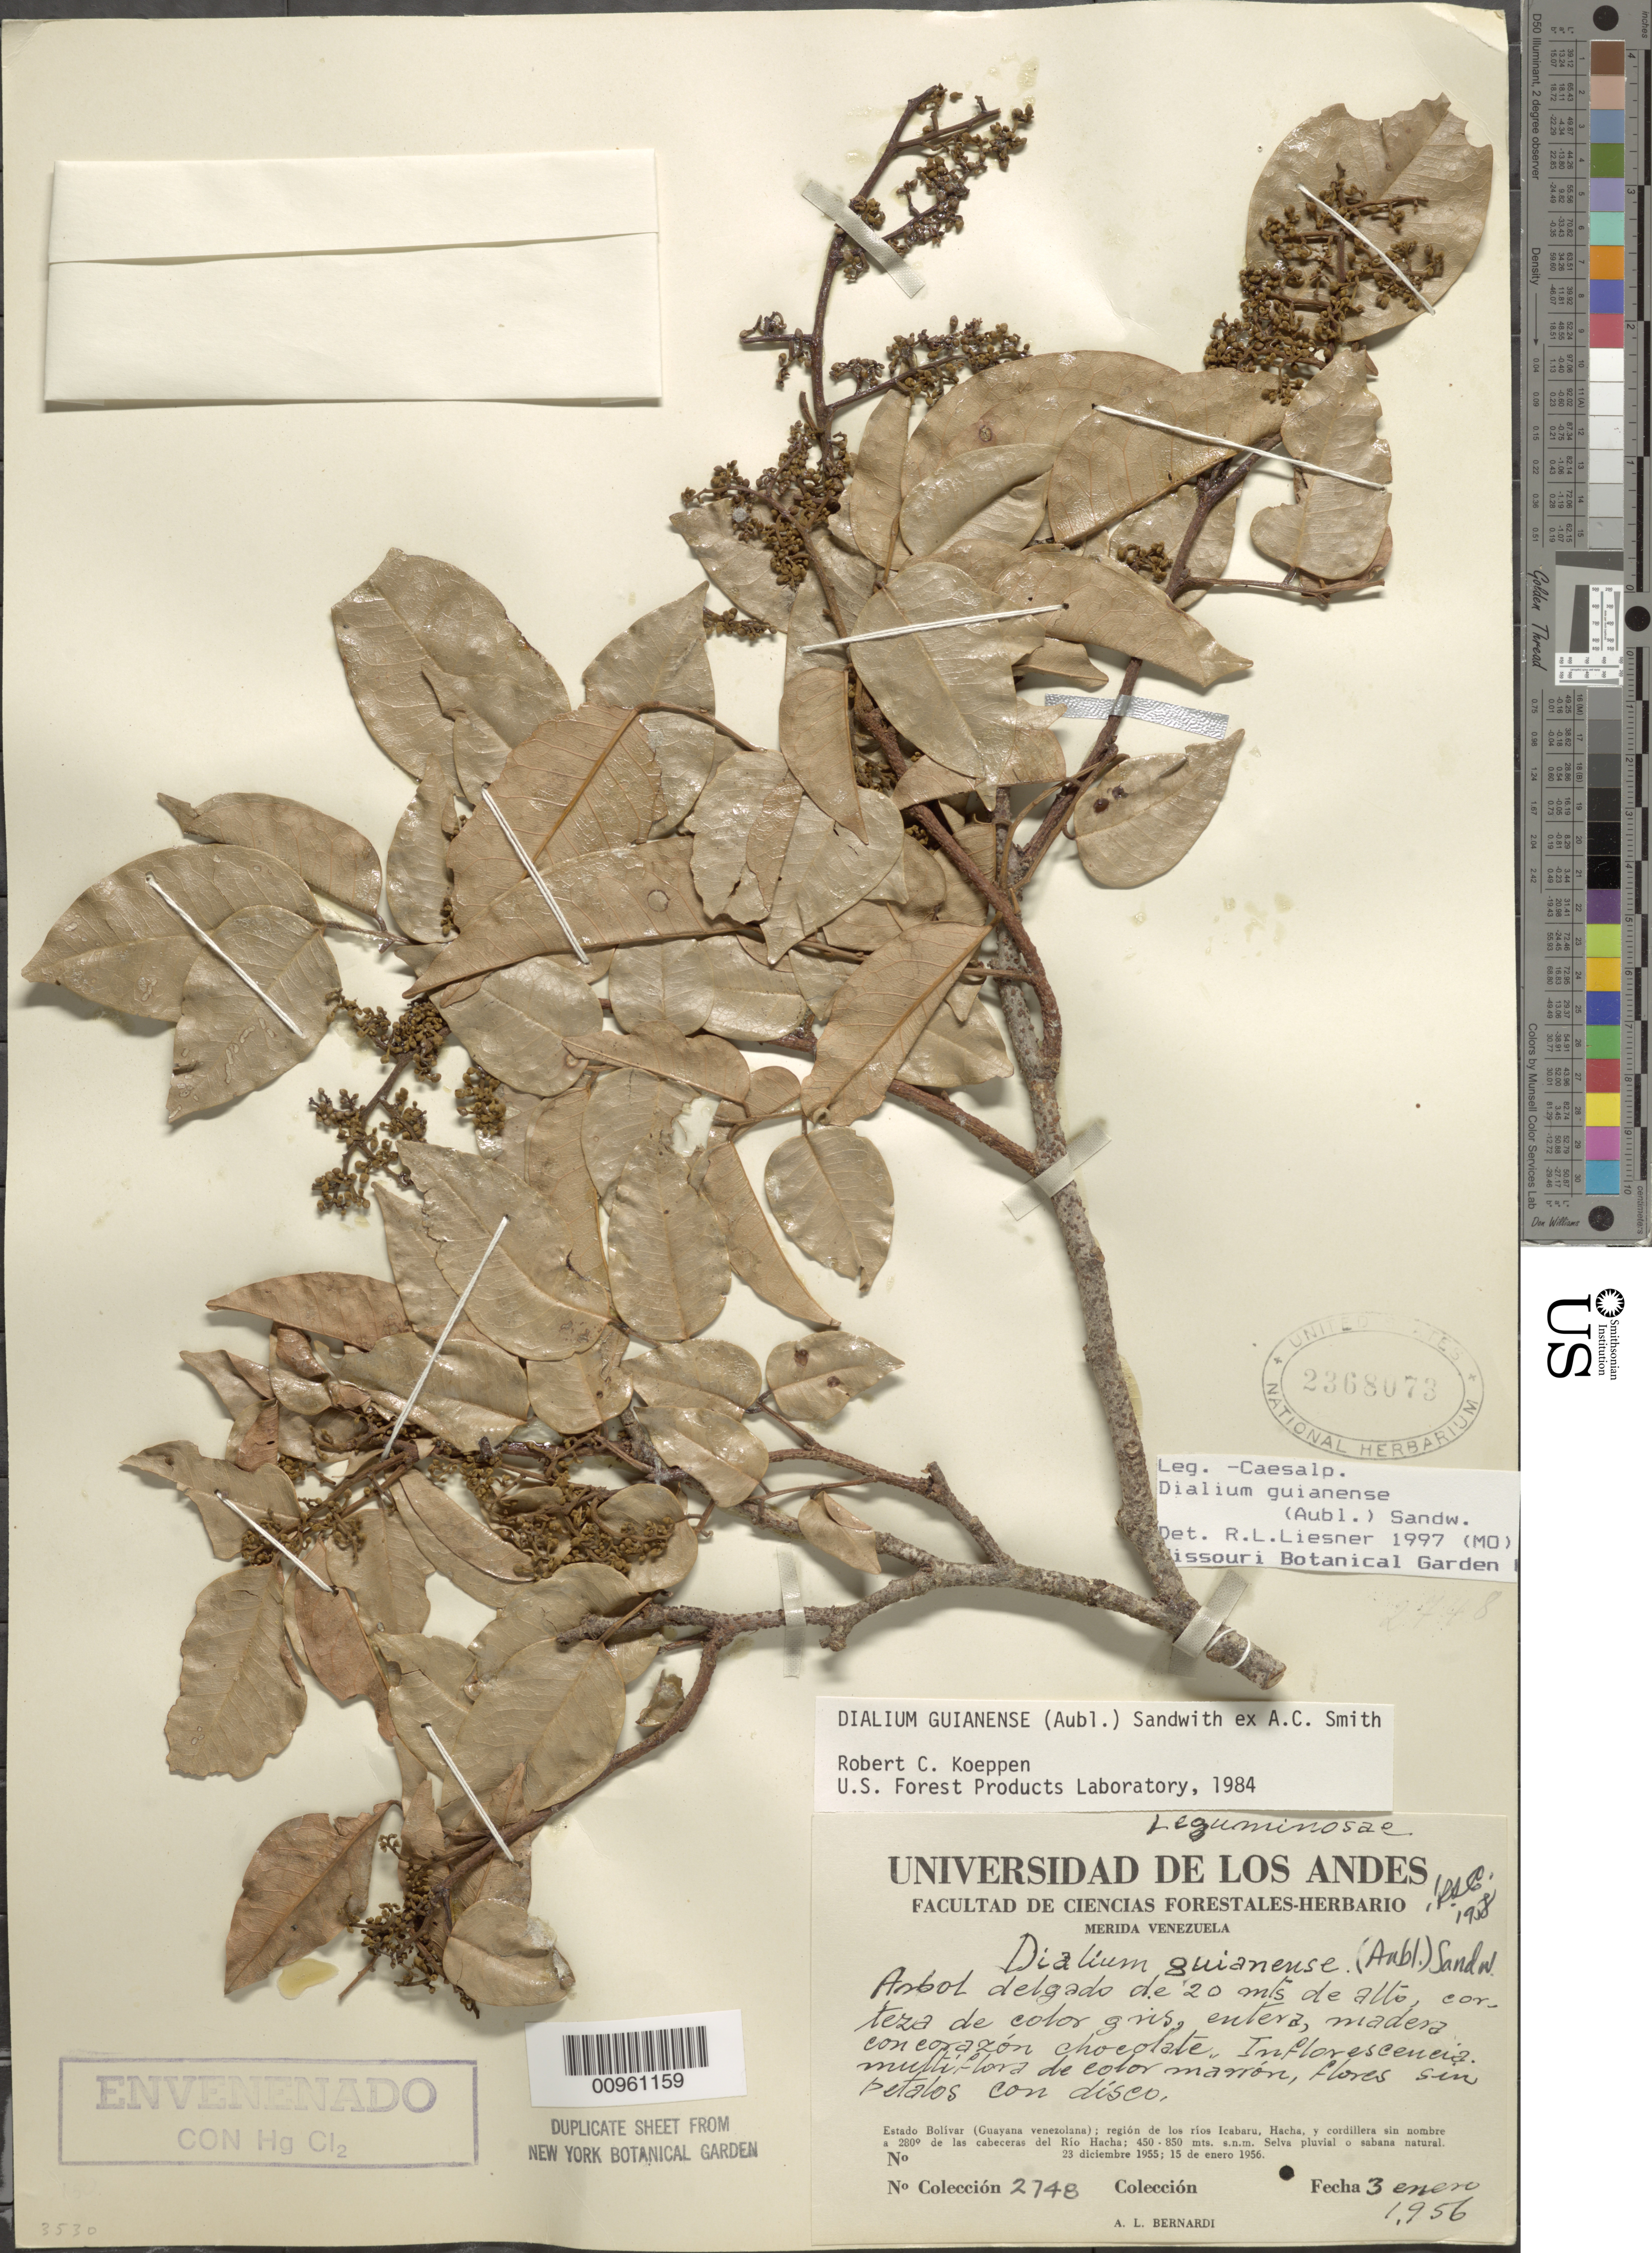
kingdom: Plantae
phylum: Tracheophyta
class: Magnoliopsida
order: Fabales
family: Fabaceae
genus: Dialium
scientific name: Dialium guianense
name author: (Aubl.) Sandwith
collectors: A. L. Bernardi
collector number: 2748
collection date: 1956-01-03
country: Venezuela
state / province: Bolívar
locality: region de lose rios Icabaru, Hacha, y cordillera sin nombre a 280 de las cabeceras del Rio Hacha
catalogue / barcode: US 2368073